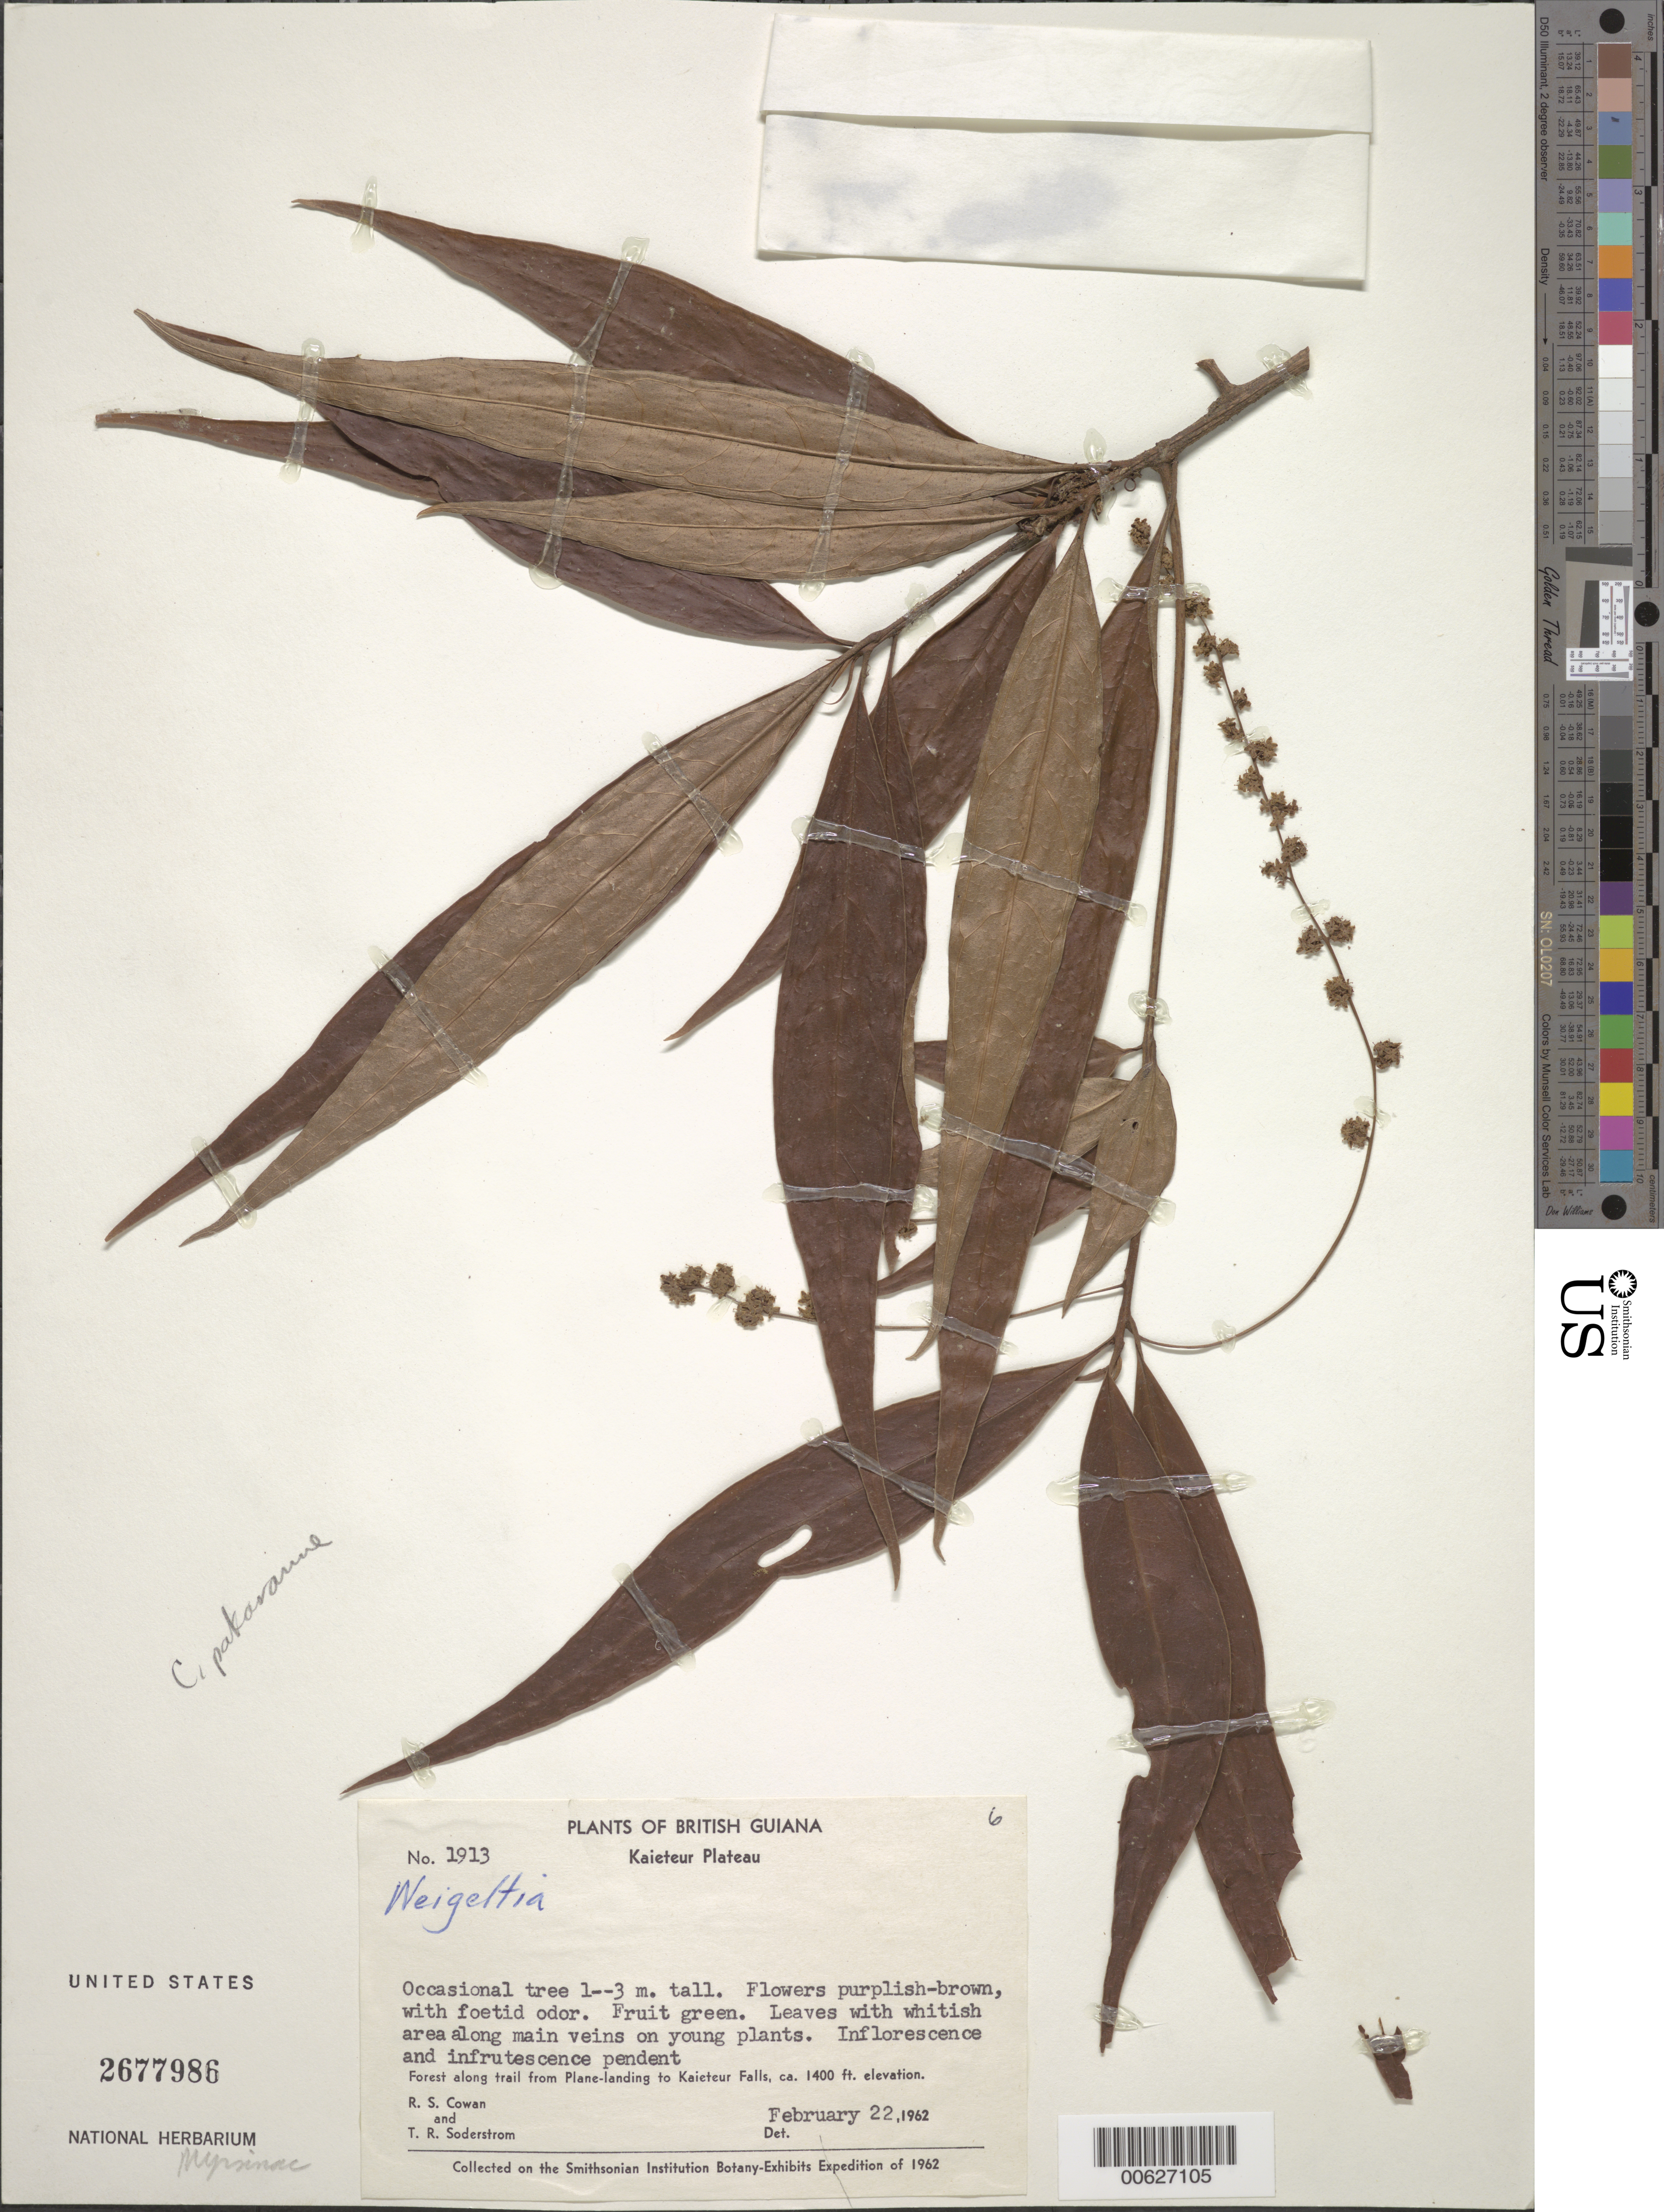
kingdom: Plantae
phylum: Tracheophyta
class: Magnoliopsida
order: Ericales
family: Primulaceae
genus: Cybianthus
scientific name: Cybianthus pakaraimae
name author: Pipoly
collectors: R. S. Cowan & T. R. Soderstrom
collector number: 1913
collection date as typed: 22-Feb-62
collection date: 1962-02-22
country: Guyana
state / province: Potaro-Siparuni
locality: Kaieteur Falls, vic. of Kaieteur airstrip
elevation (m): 427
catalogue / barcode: US 2677986